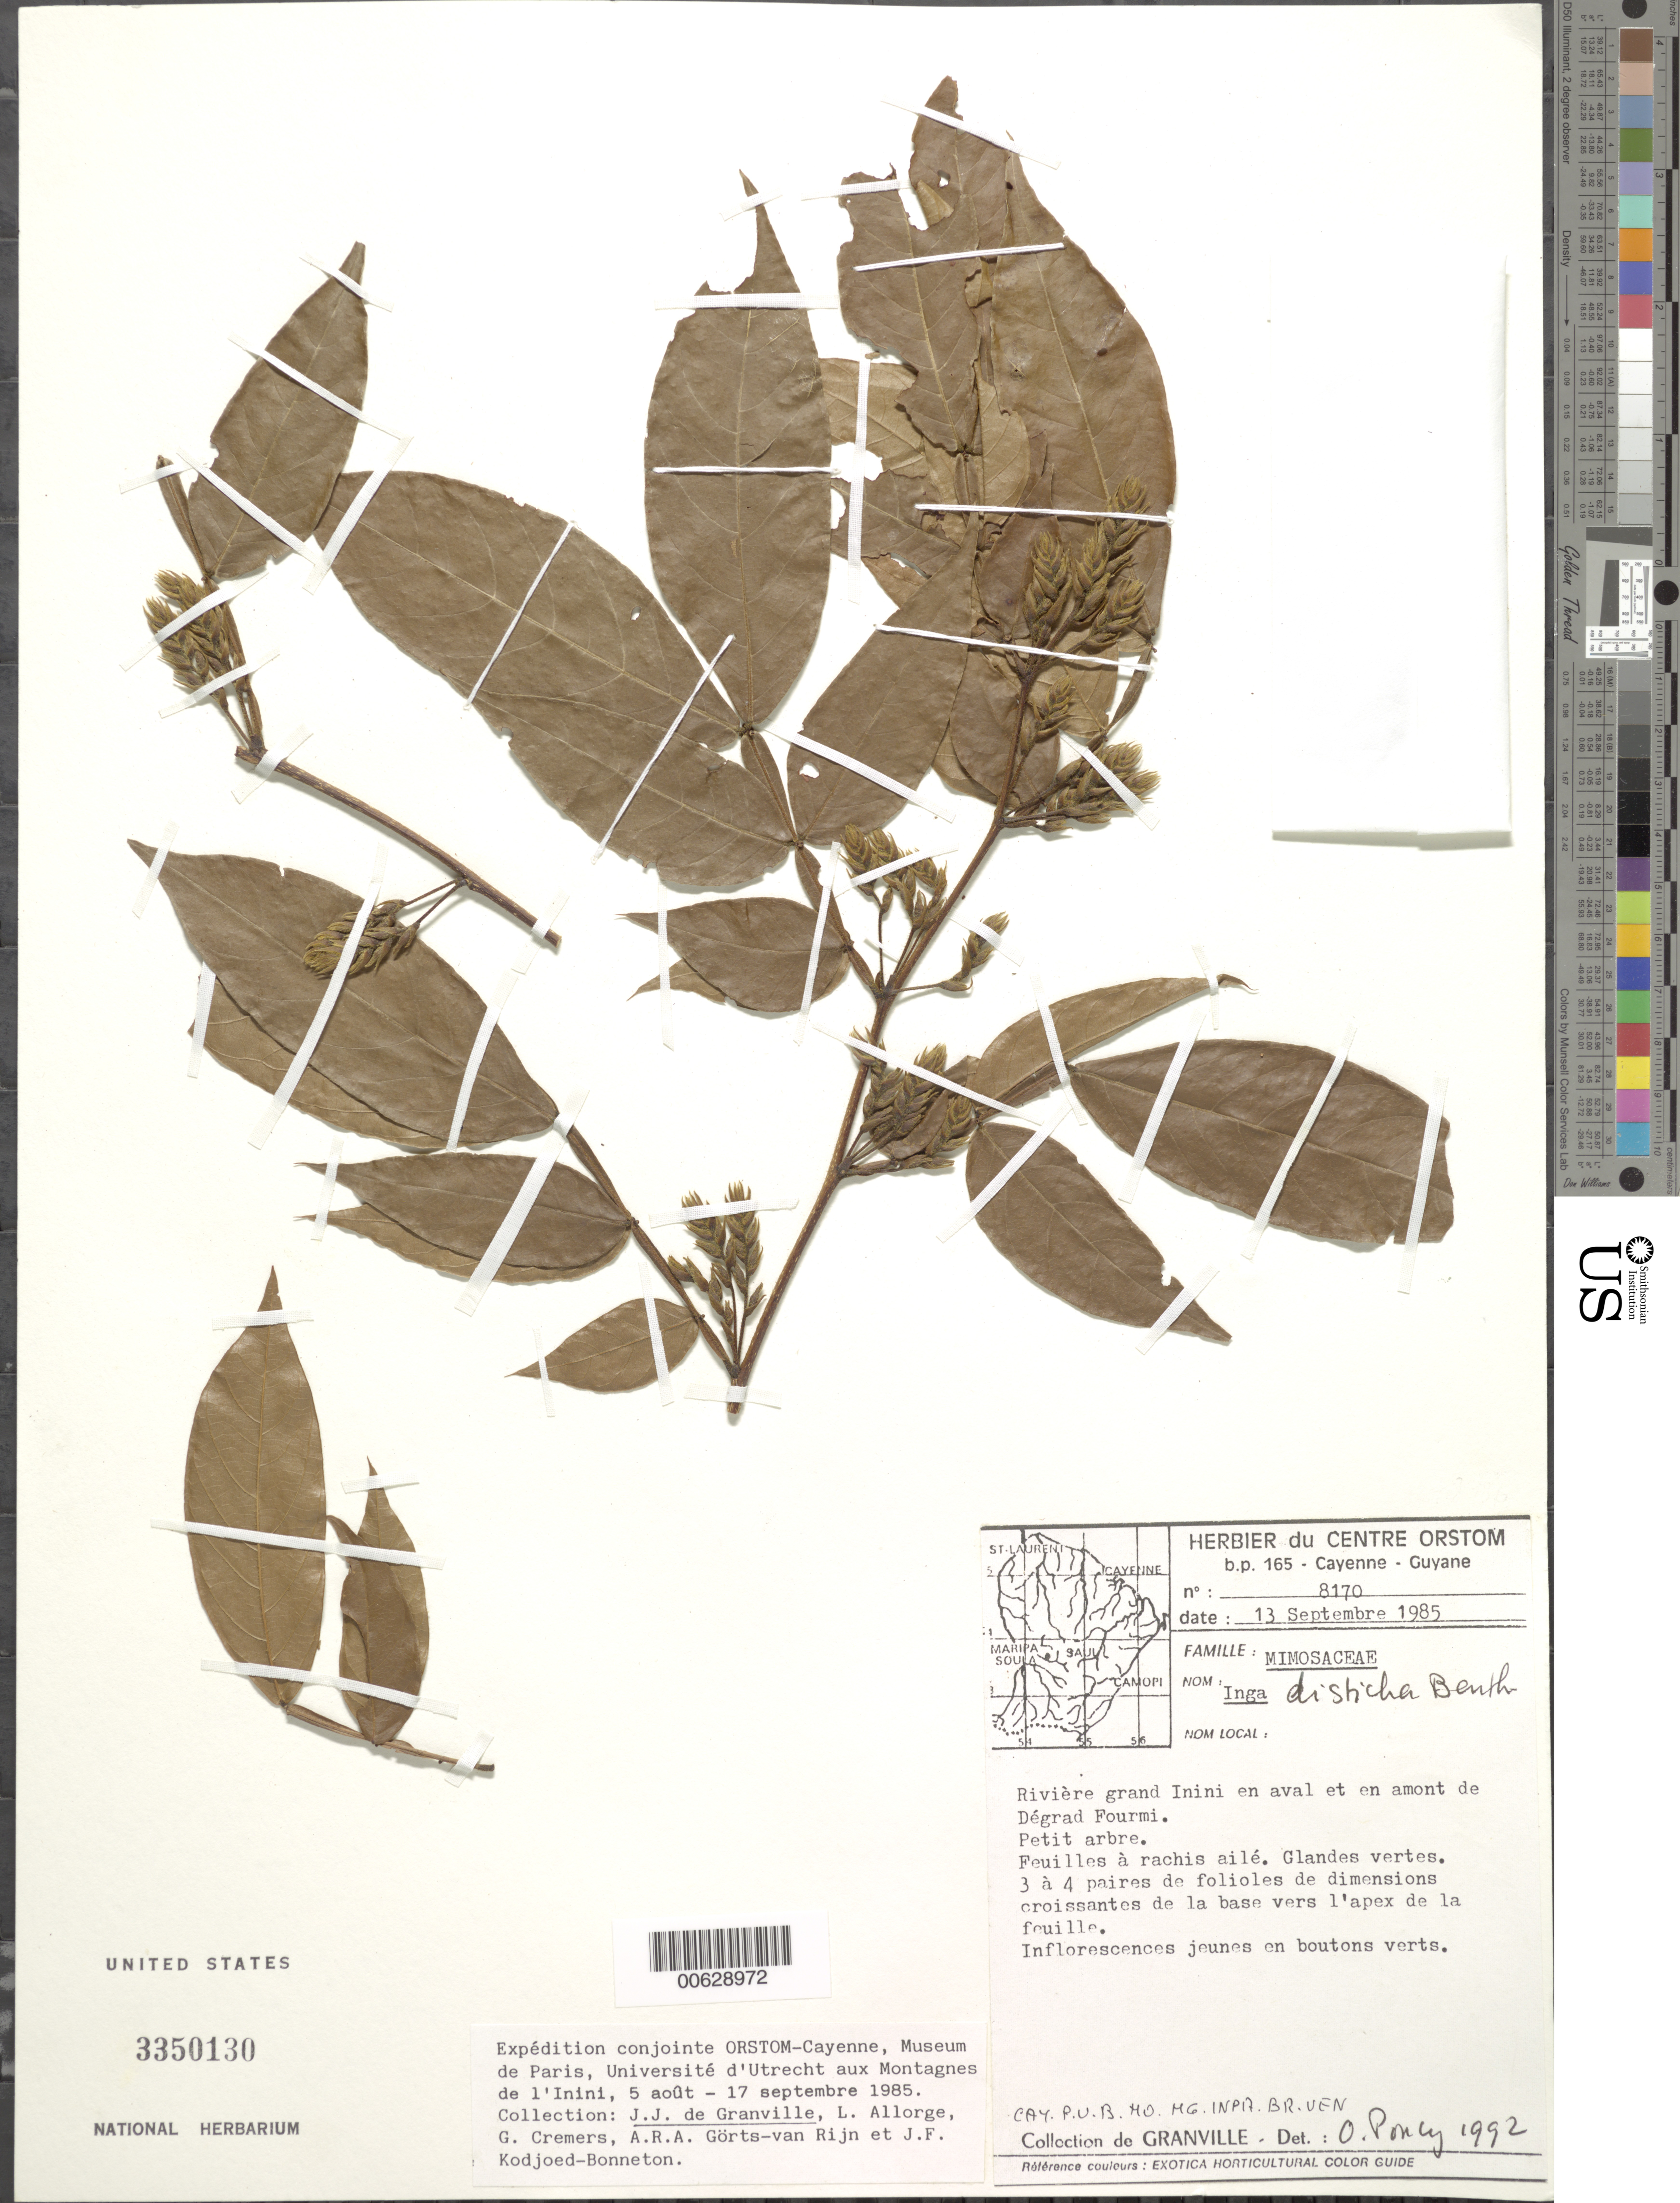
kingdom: Plantae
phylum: Tracheophyta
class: Magnoliopsida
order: Fabales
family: Fabaceae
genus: Inga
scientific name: Inga disticha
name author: Benth.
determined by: Poncy, O.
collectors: J.-J. de Granville, L. Allorge, G. Cremers, A. .R. A. Görts-van Rijn & J. Kodjoed-Bonneton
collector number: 8170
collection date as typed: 13-Sep-85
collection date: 1985-09-13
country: French Guiana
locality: Montagnes Bellevue de l'Inini, Rivière Grand Inini en aval et en amont de Dégrad Fourmi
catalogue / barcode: US 3350130